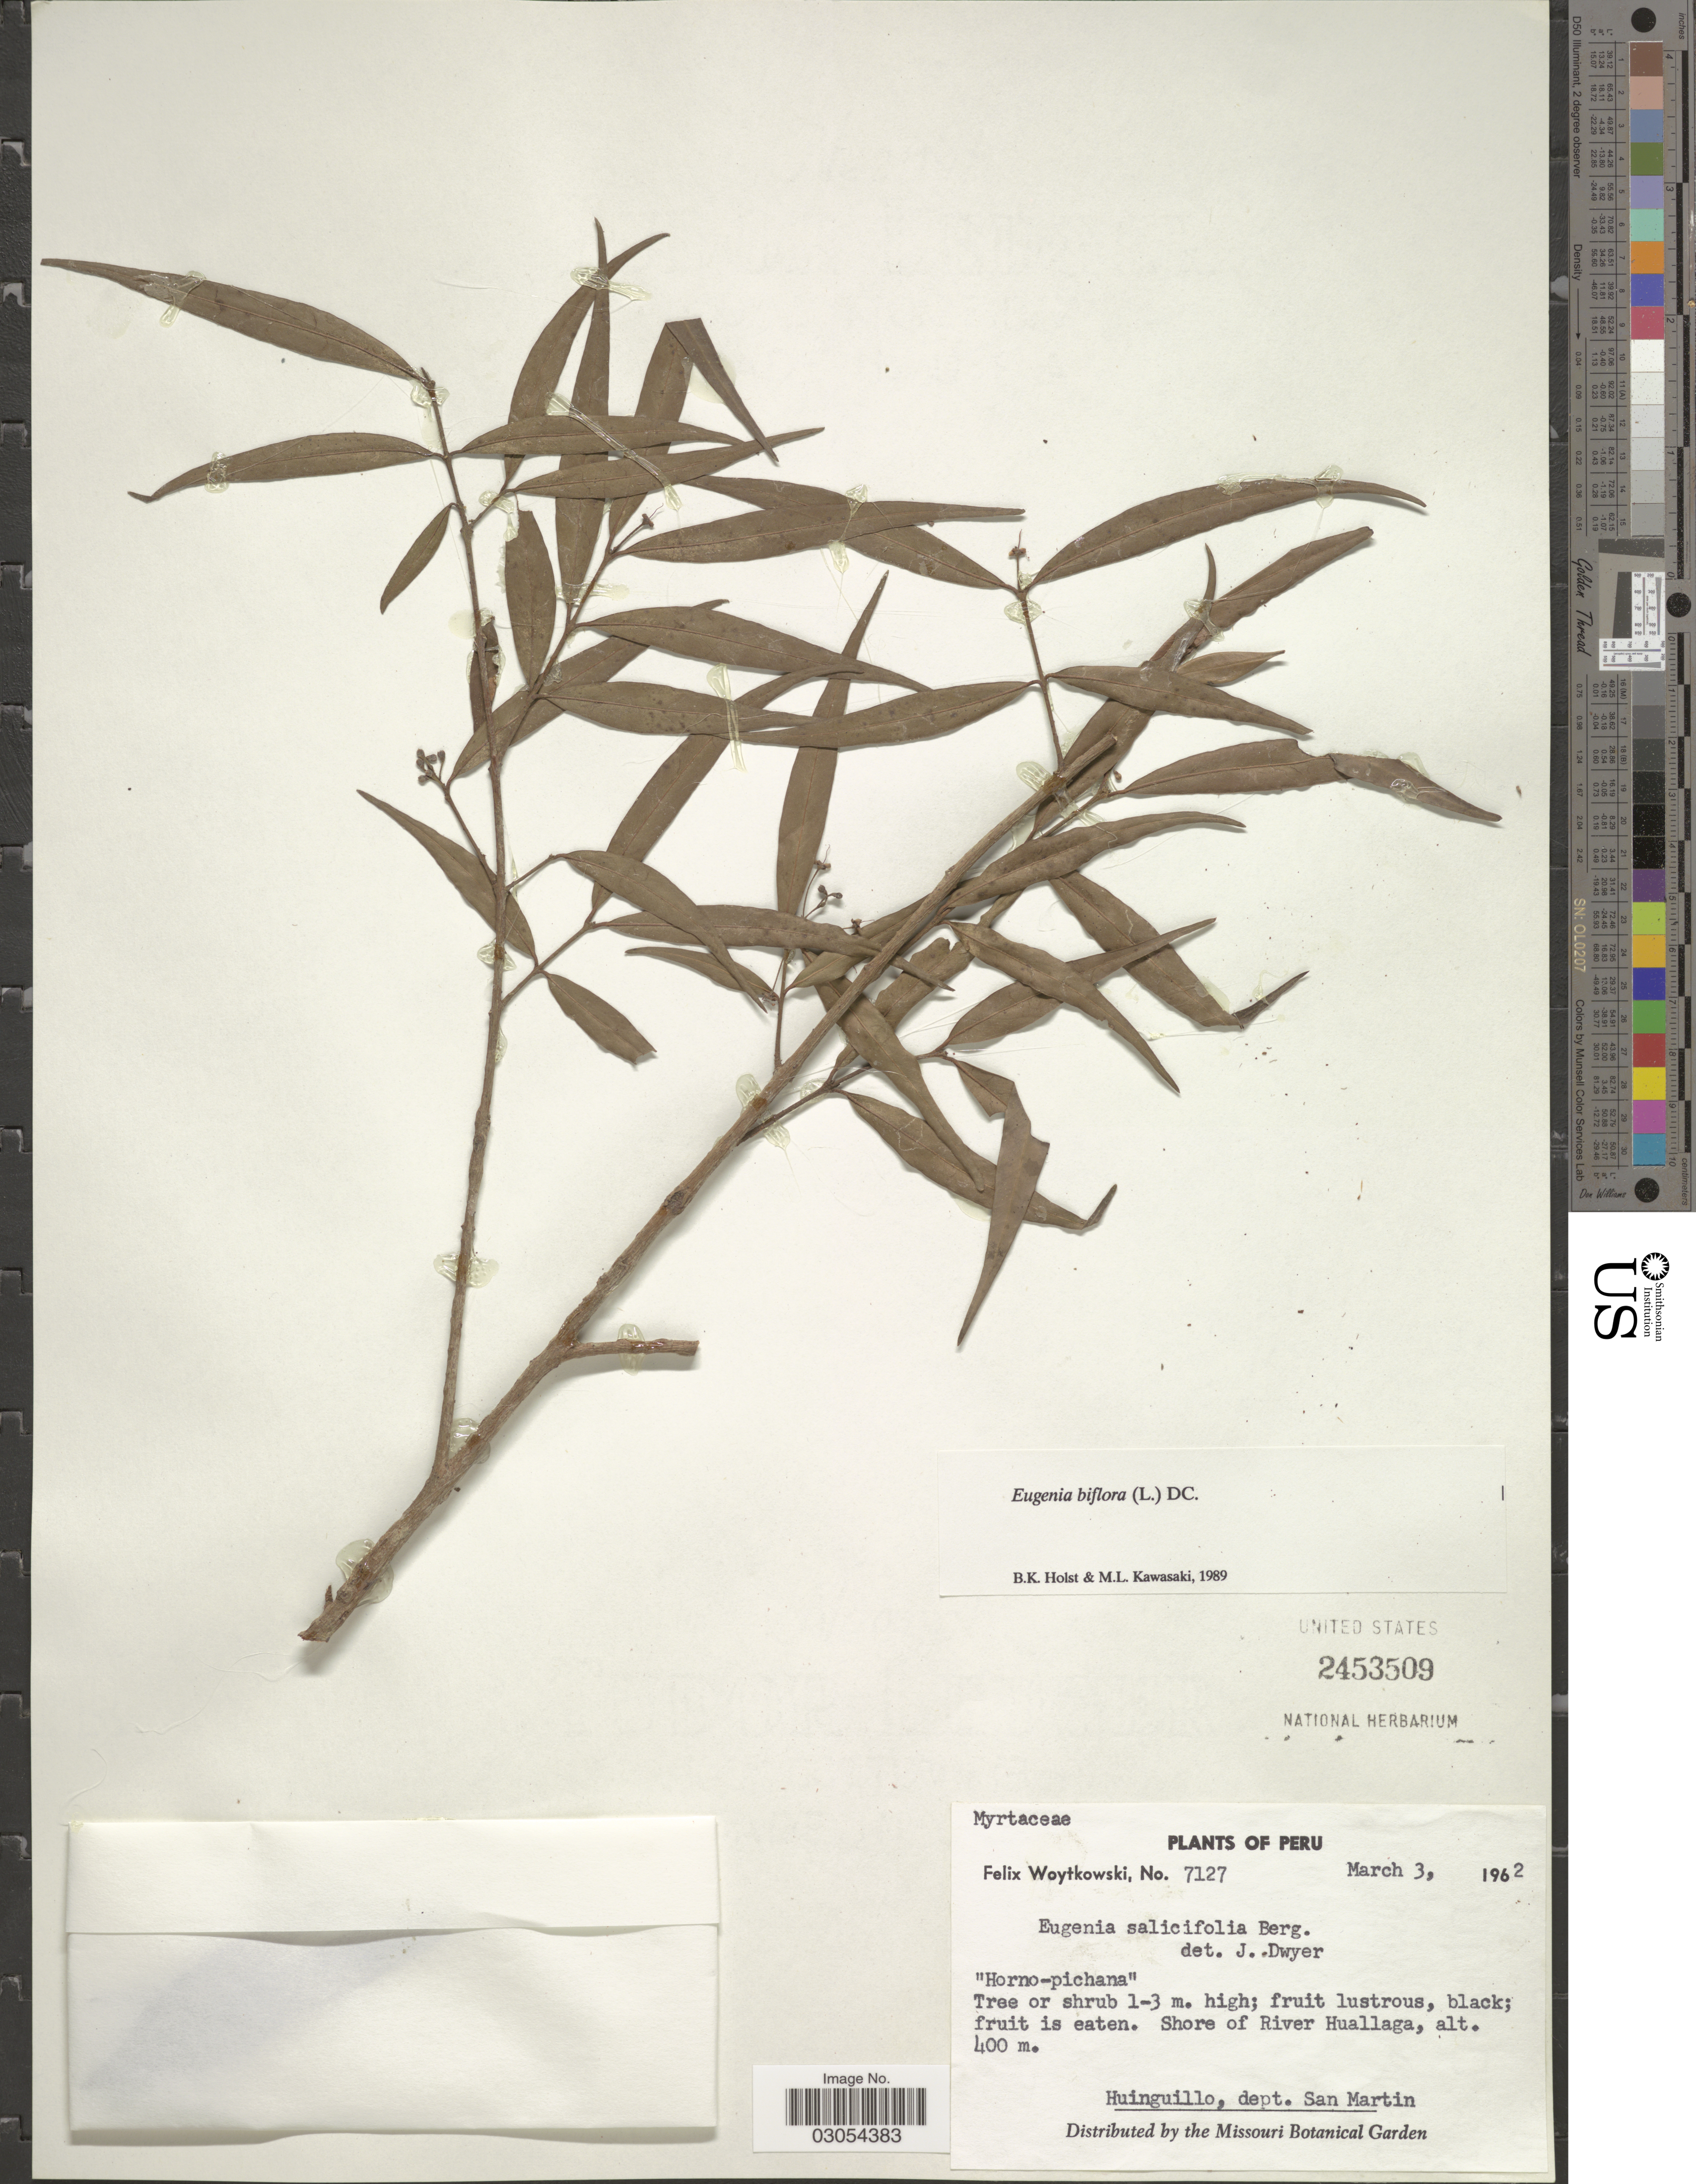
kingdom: Plantae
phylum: Tracheophyta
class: Magnoliopsida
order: Myrtales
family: Myrtaceae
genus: Eugenia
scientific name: Eugenia biflora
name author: (L.) DC.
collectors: F. Woytkowski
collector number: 7127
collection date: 1962-03-03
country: Peru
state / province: San Martín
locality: Shore of River Huallaga. Huinguillo, dept. San Martin.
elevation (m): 400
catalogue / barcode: US 2453509